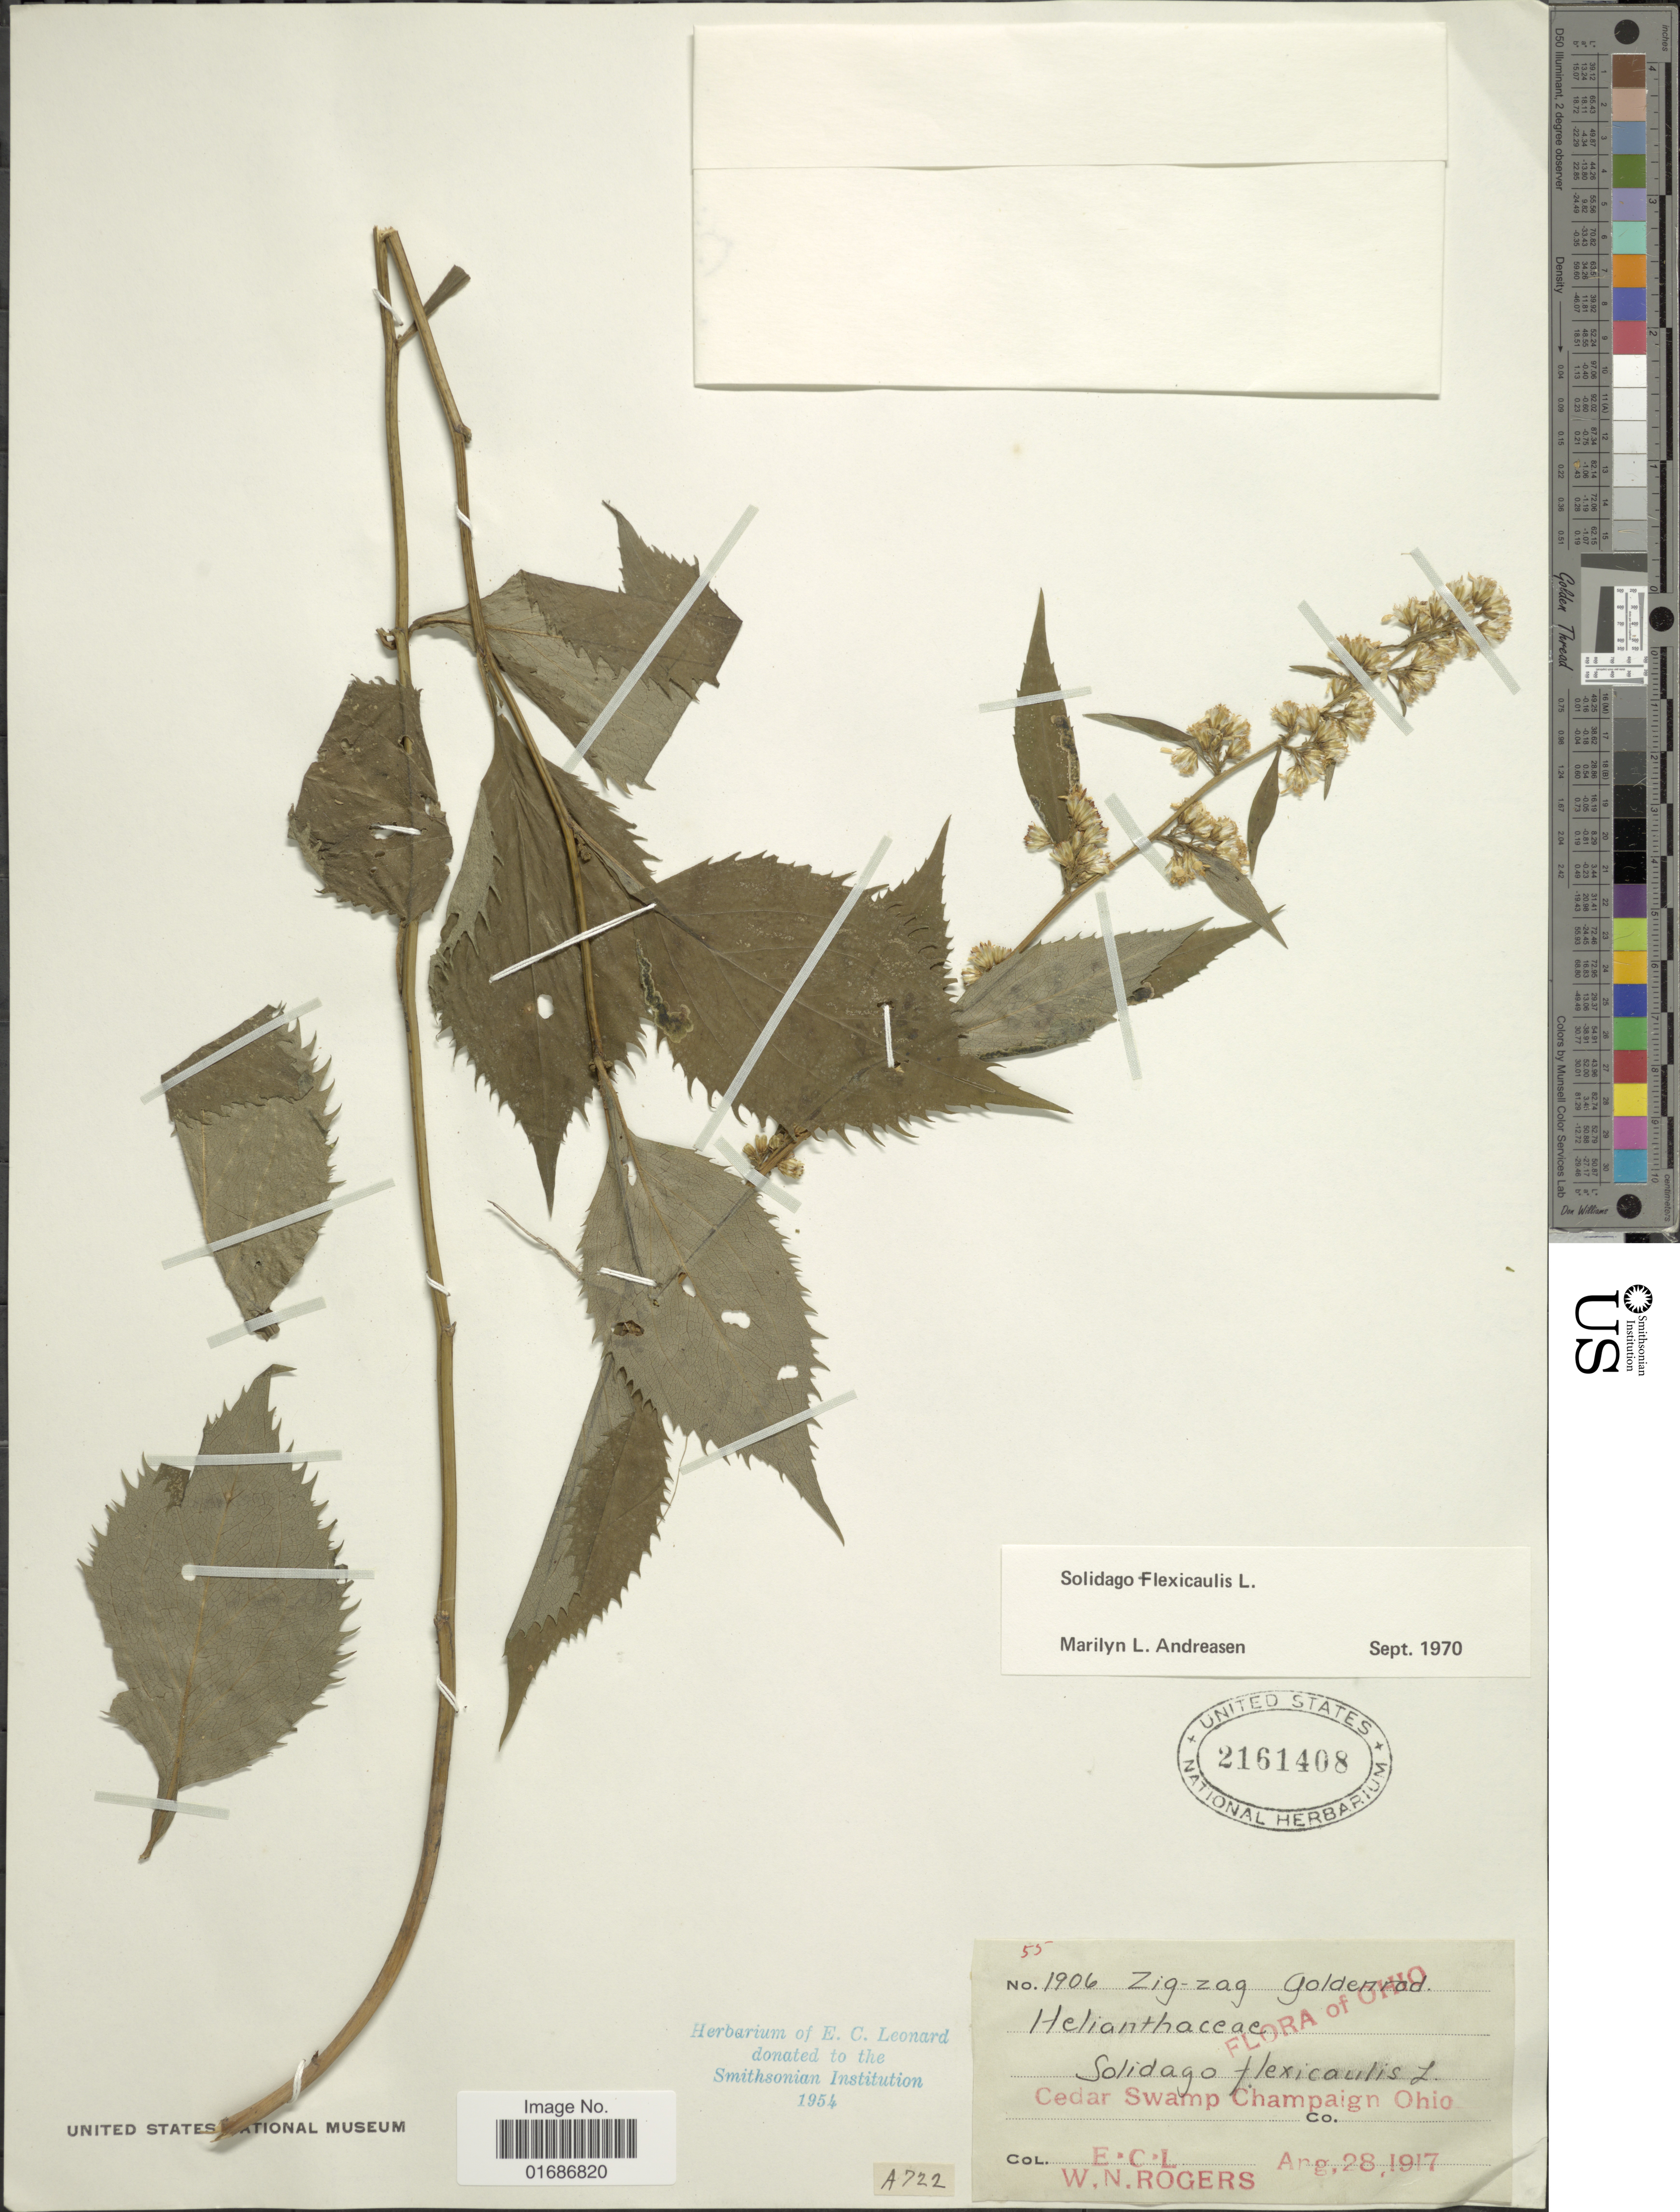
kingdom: Plantae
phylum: Tracheophyta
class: Magnoliopsida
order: Asterales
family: Asteraceae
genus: Solidago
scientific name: Solidago flexicaulis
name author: L.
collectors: W. Rogers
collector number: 1906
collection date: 1917-08-28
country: United States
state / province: Ohio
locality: Cedar Swamp Champaign Ohia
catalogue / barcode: US 2161408